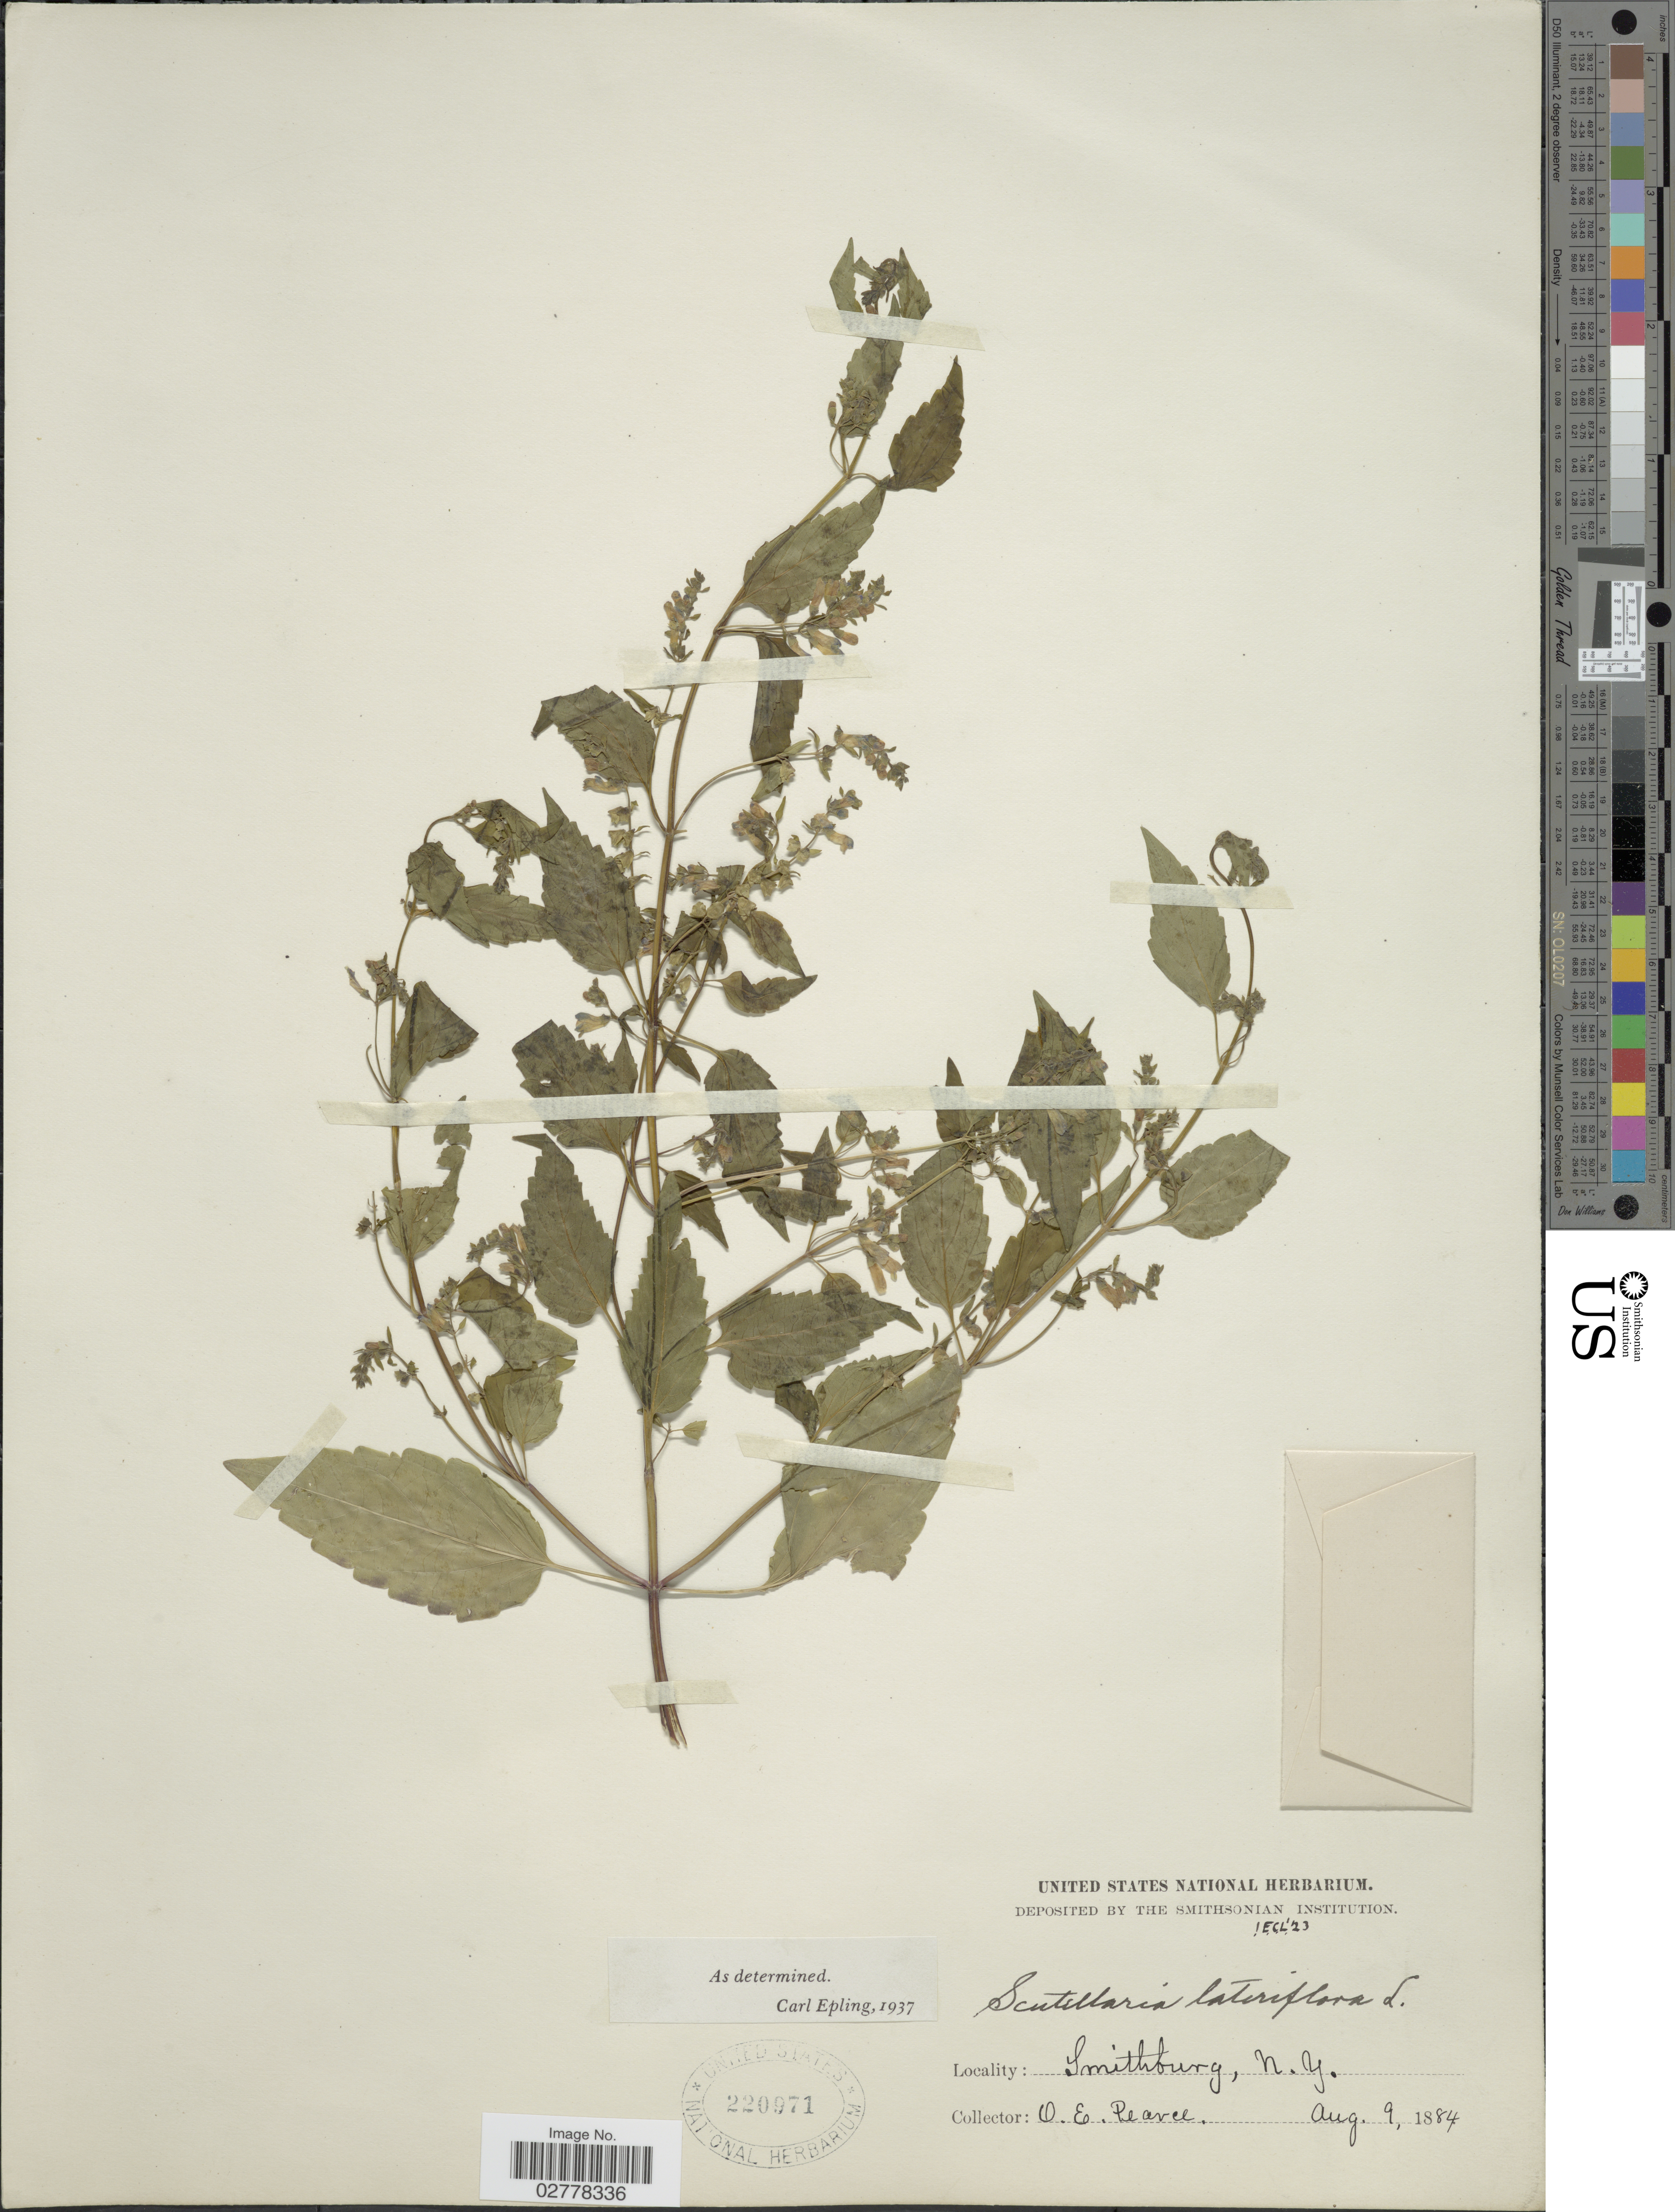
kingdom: Plantae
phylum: Tracheophyta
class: Magnoliopsida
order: Lamiales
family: Lamiaceae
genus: Scutellaria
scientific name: Scutellaria lateriflora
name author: L.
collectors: O. E. Pearce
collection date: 1884-08-09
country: United States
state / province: New York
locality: Smithburg.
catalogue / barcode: US 220971